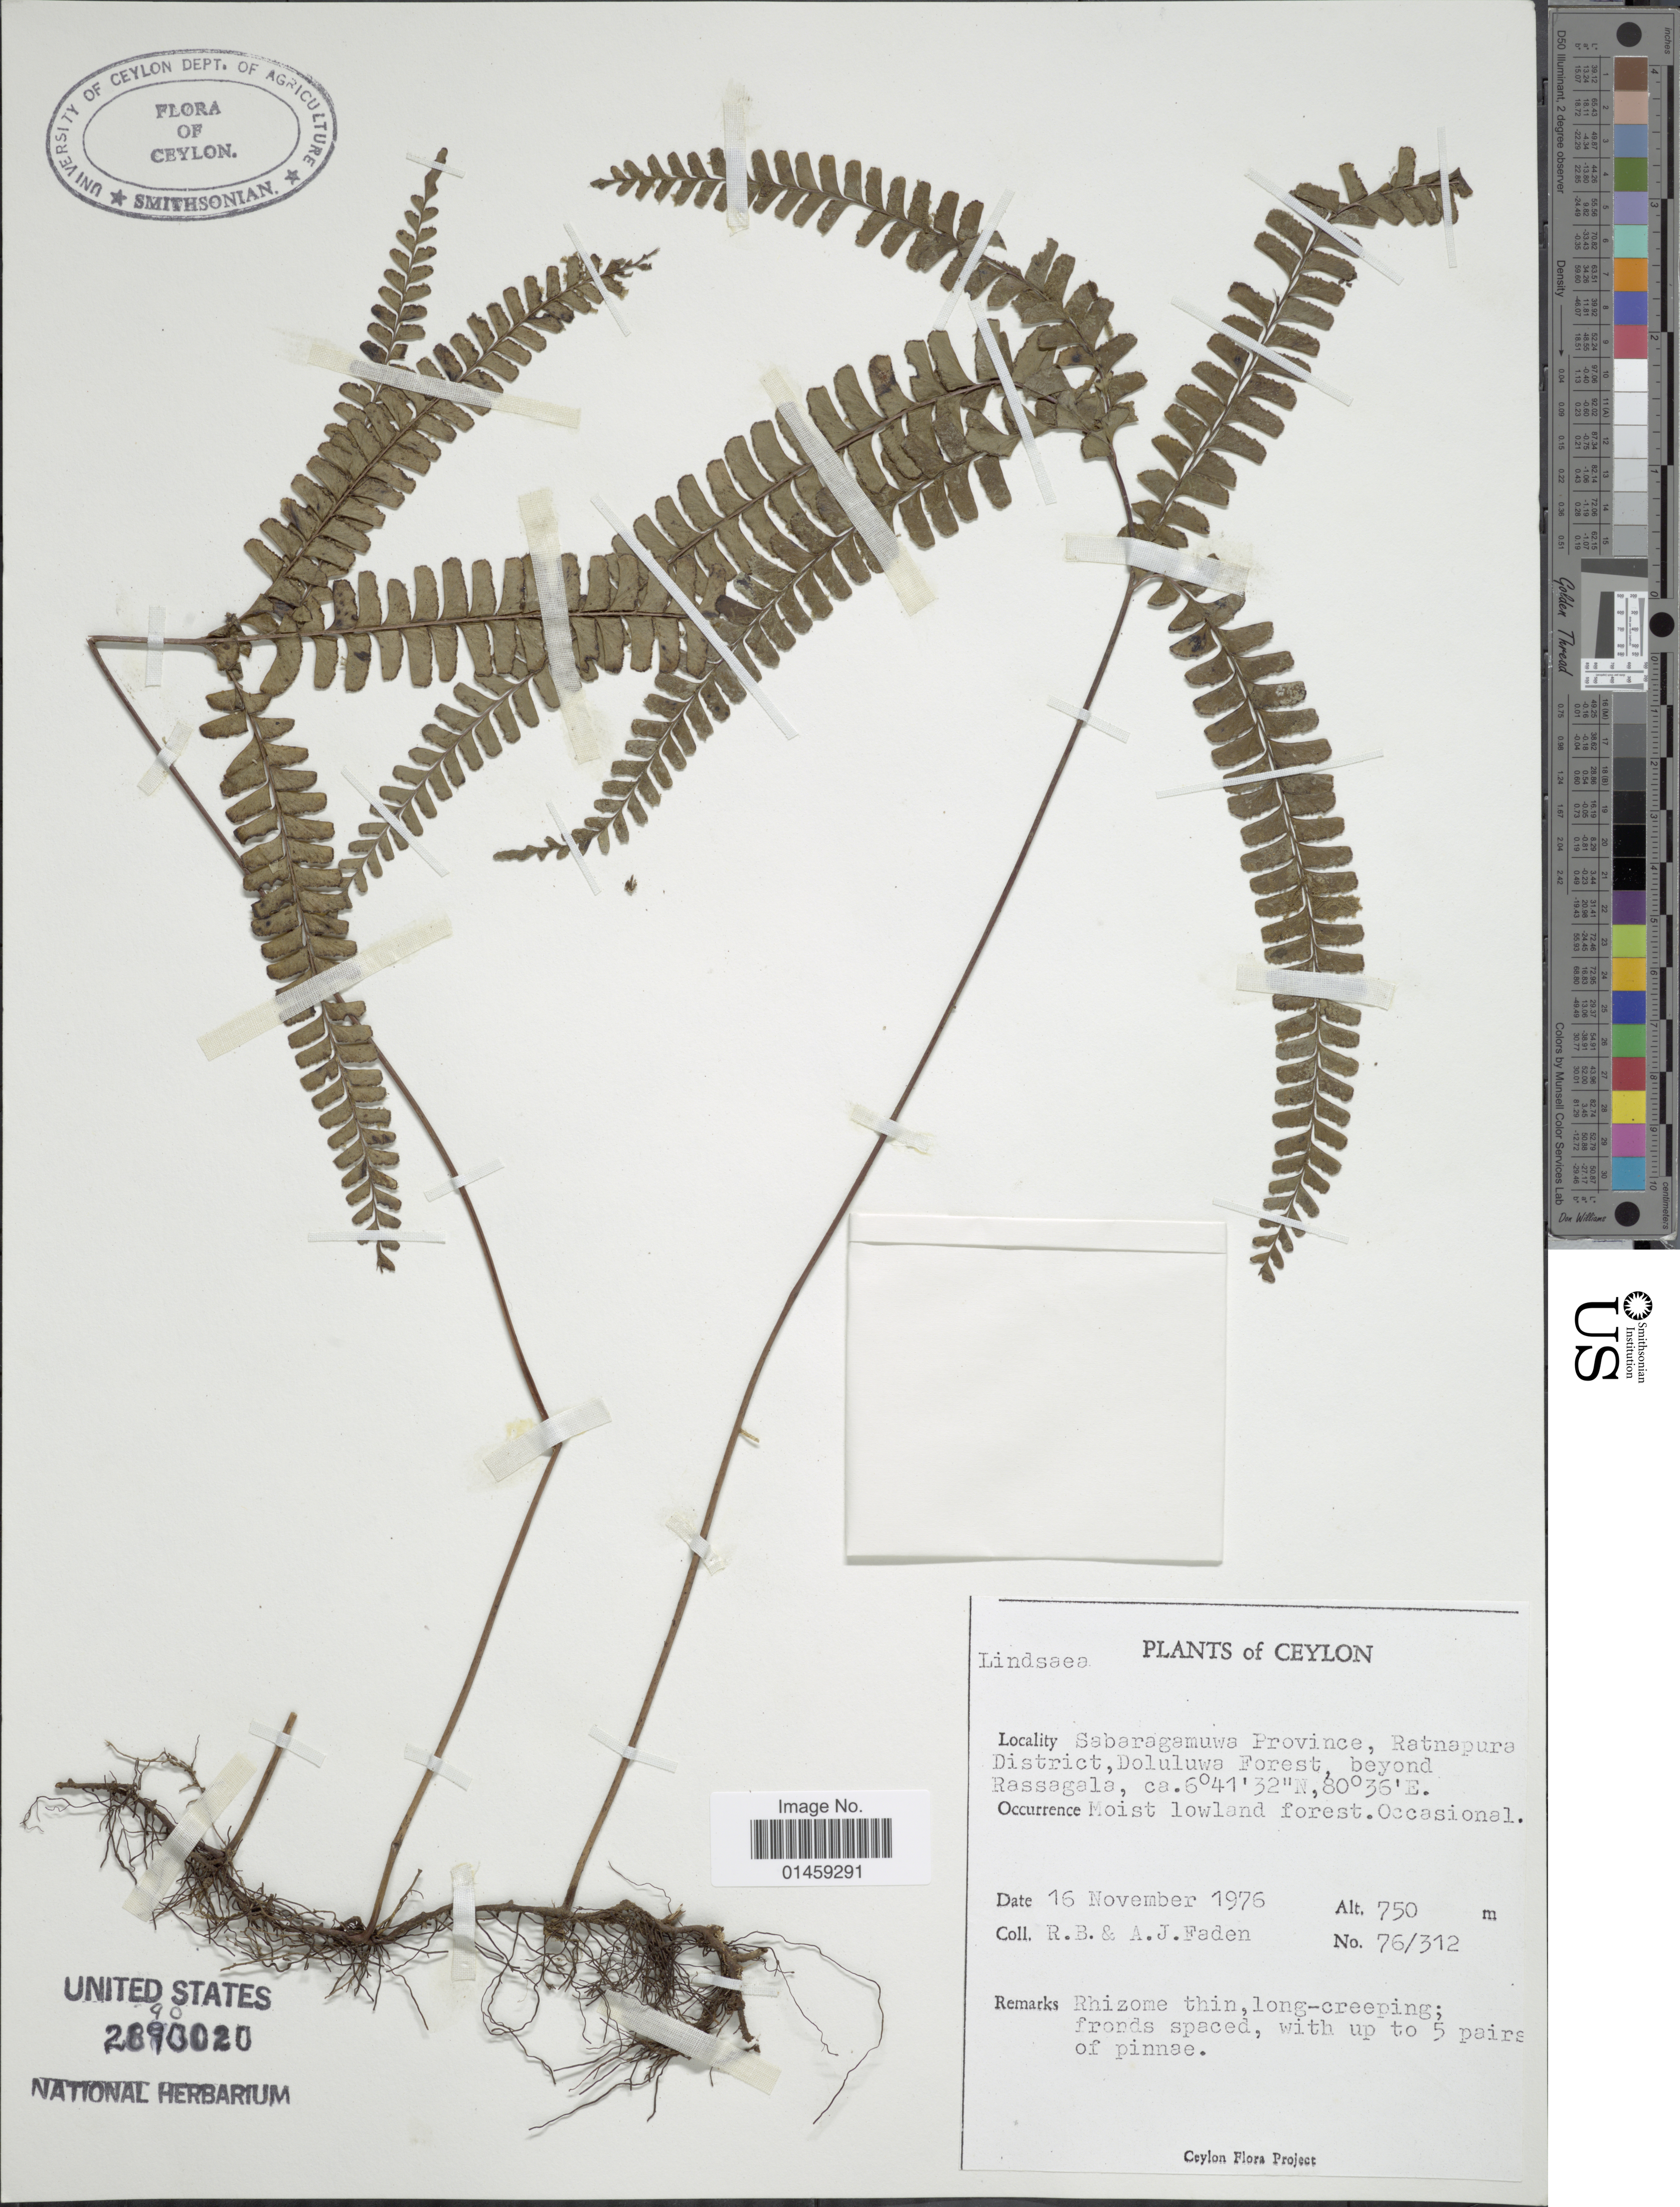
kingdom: Plantae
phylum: Tracheophyta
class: Polypodiopsida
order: Polypodiales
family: Lindsaeaceae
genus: Lindsaea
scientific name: Lindsaea venusta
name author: Kaulf. ex Kuhn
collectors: R. B. Faden & A. J. Faden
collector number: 76/312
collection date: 1976-11-16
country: Sri Lanka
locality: Ceylon. Sabaragamuwa Province, Ratnapura District, Doluluwa Forest, beyond Rassagala.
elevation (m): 750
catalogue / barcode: US 2890020